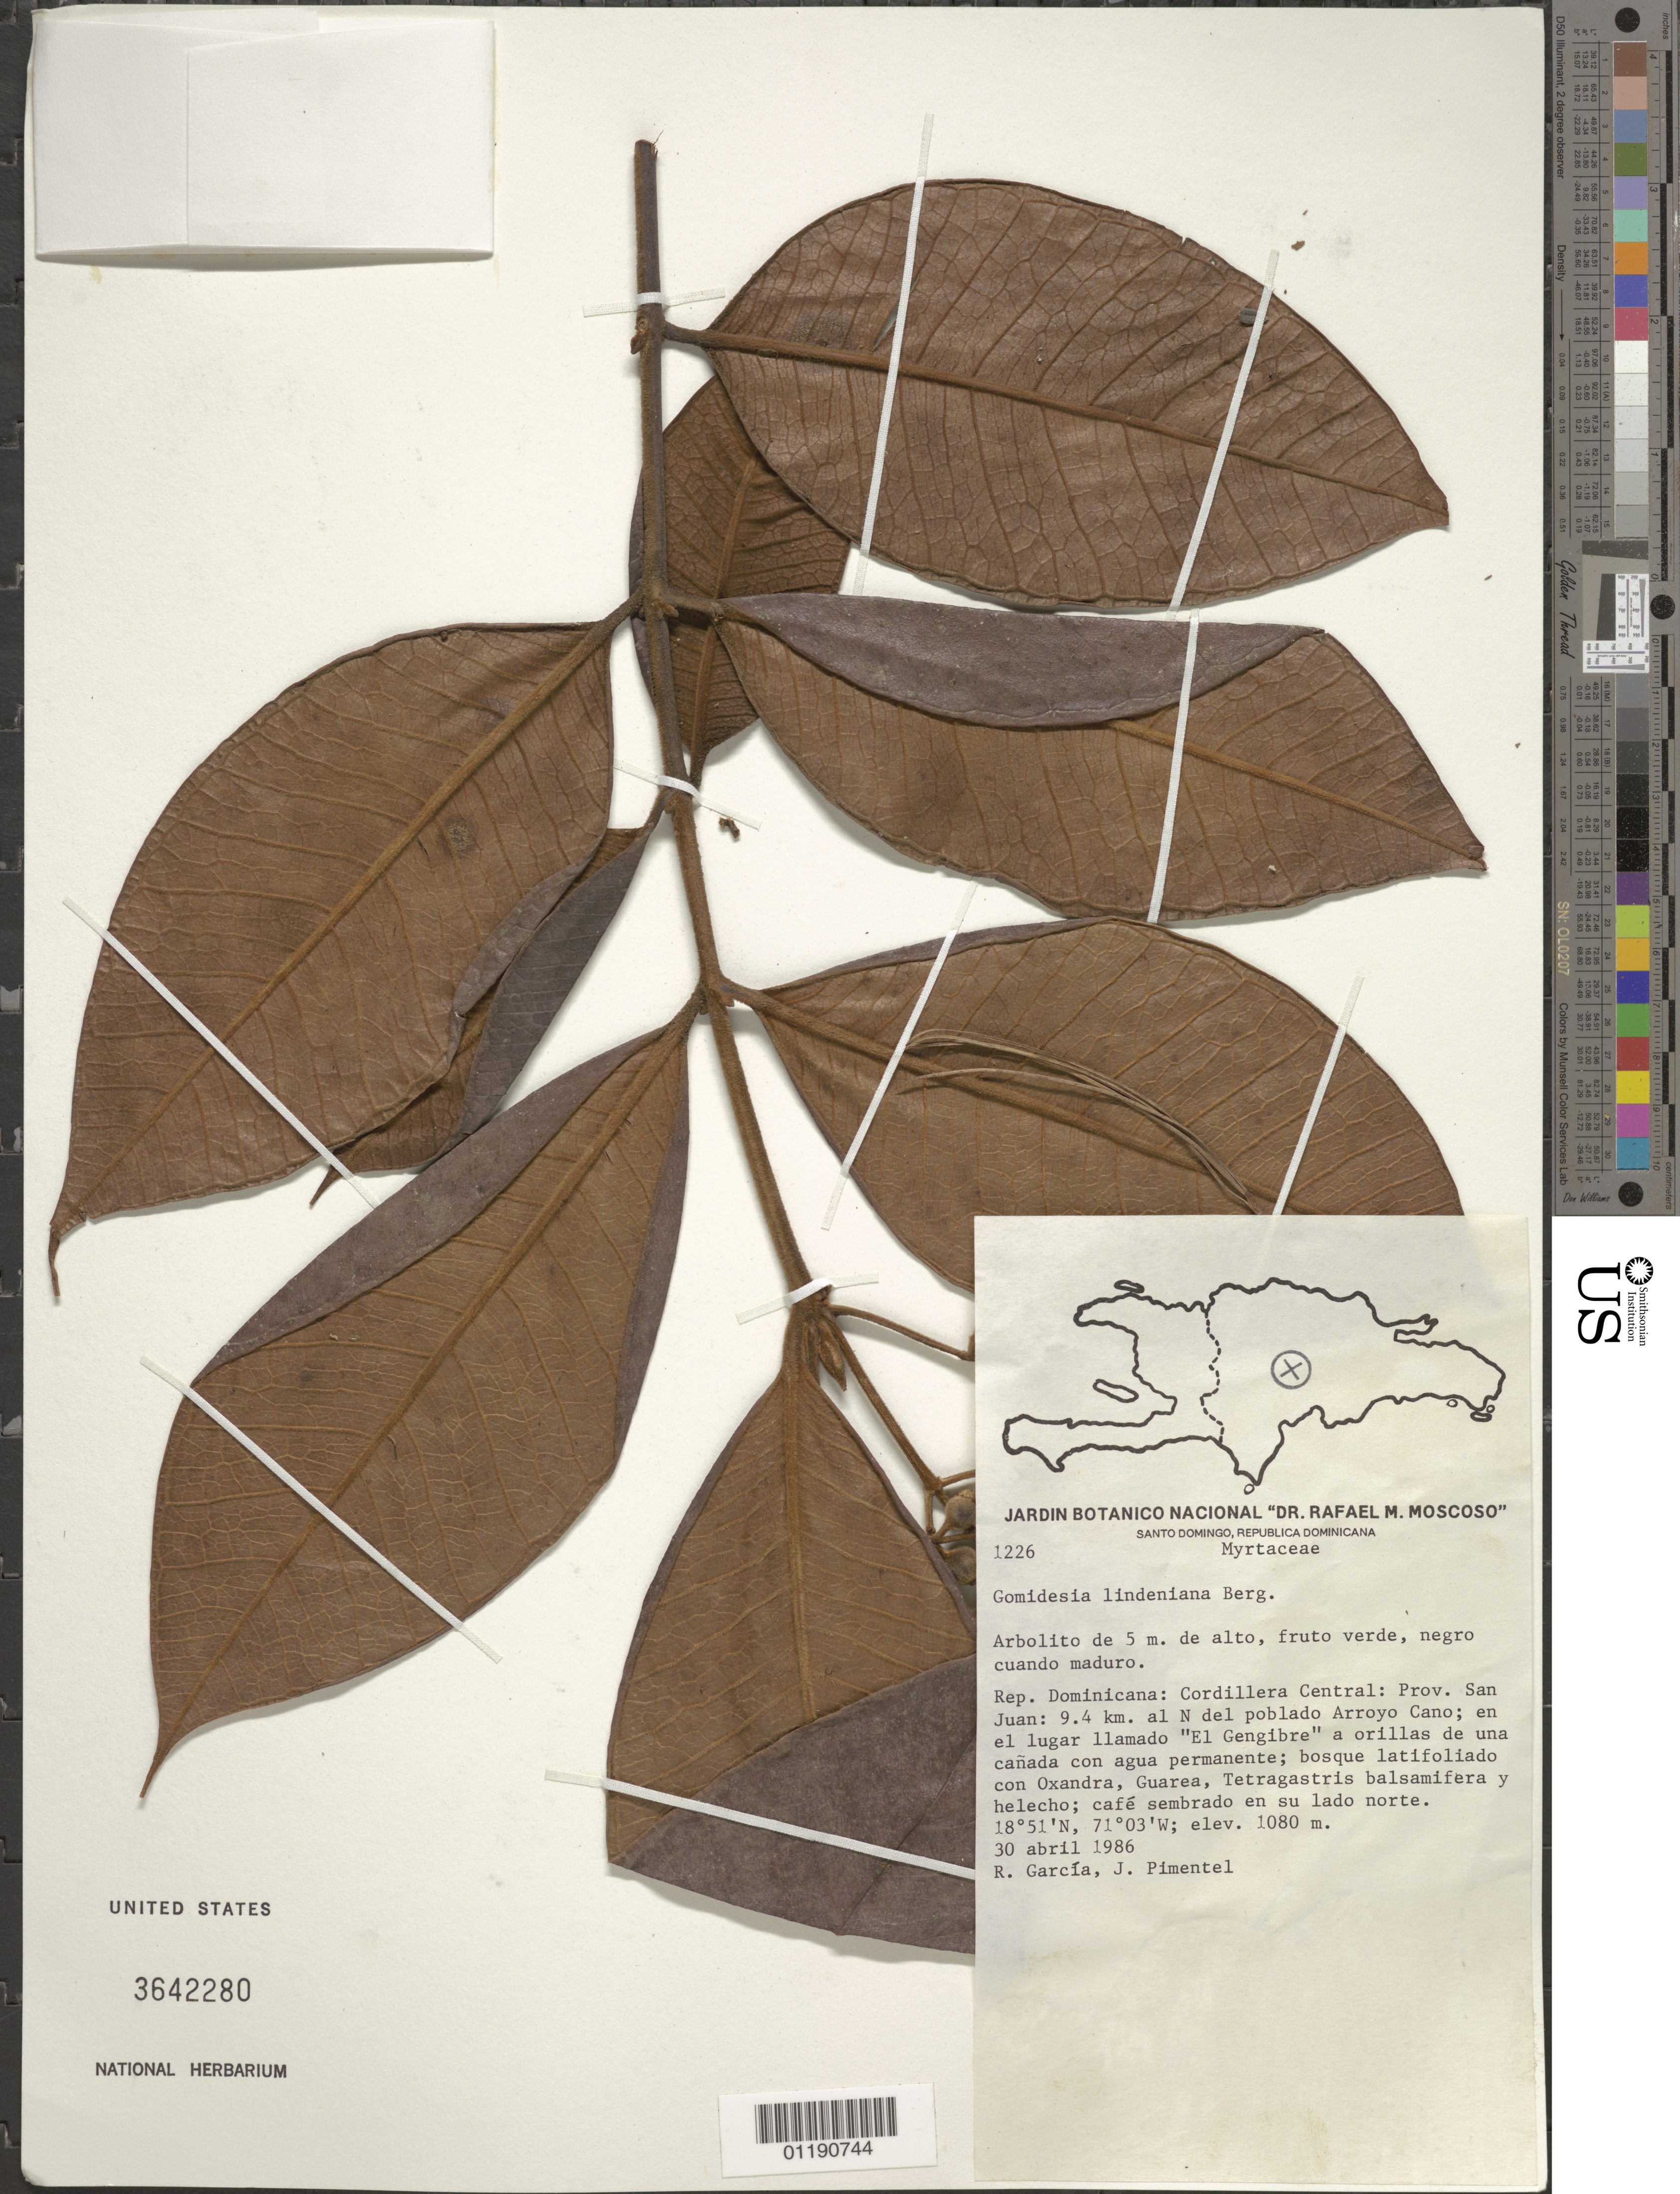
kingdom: Plantae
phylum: Tracheophyta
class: Magnoliopsida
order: Myrtales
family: Myrtaceae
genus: Myrcia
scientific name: Myrcia fenzliana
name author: O. Berg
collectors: R. G. García & J. Pimentel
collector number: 1226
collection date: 1986-04-30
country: Dominican Republic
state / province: San Juan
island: Hispaniola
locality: Cordillera Central. 9.4 km. N of the town Arroyo Cano. In the place called "El Gengibre."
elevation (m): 1080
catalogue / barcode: US 3642280